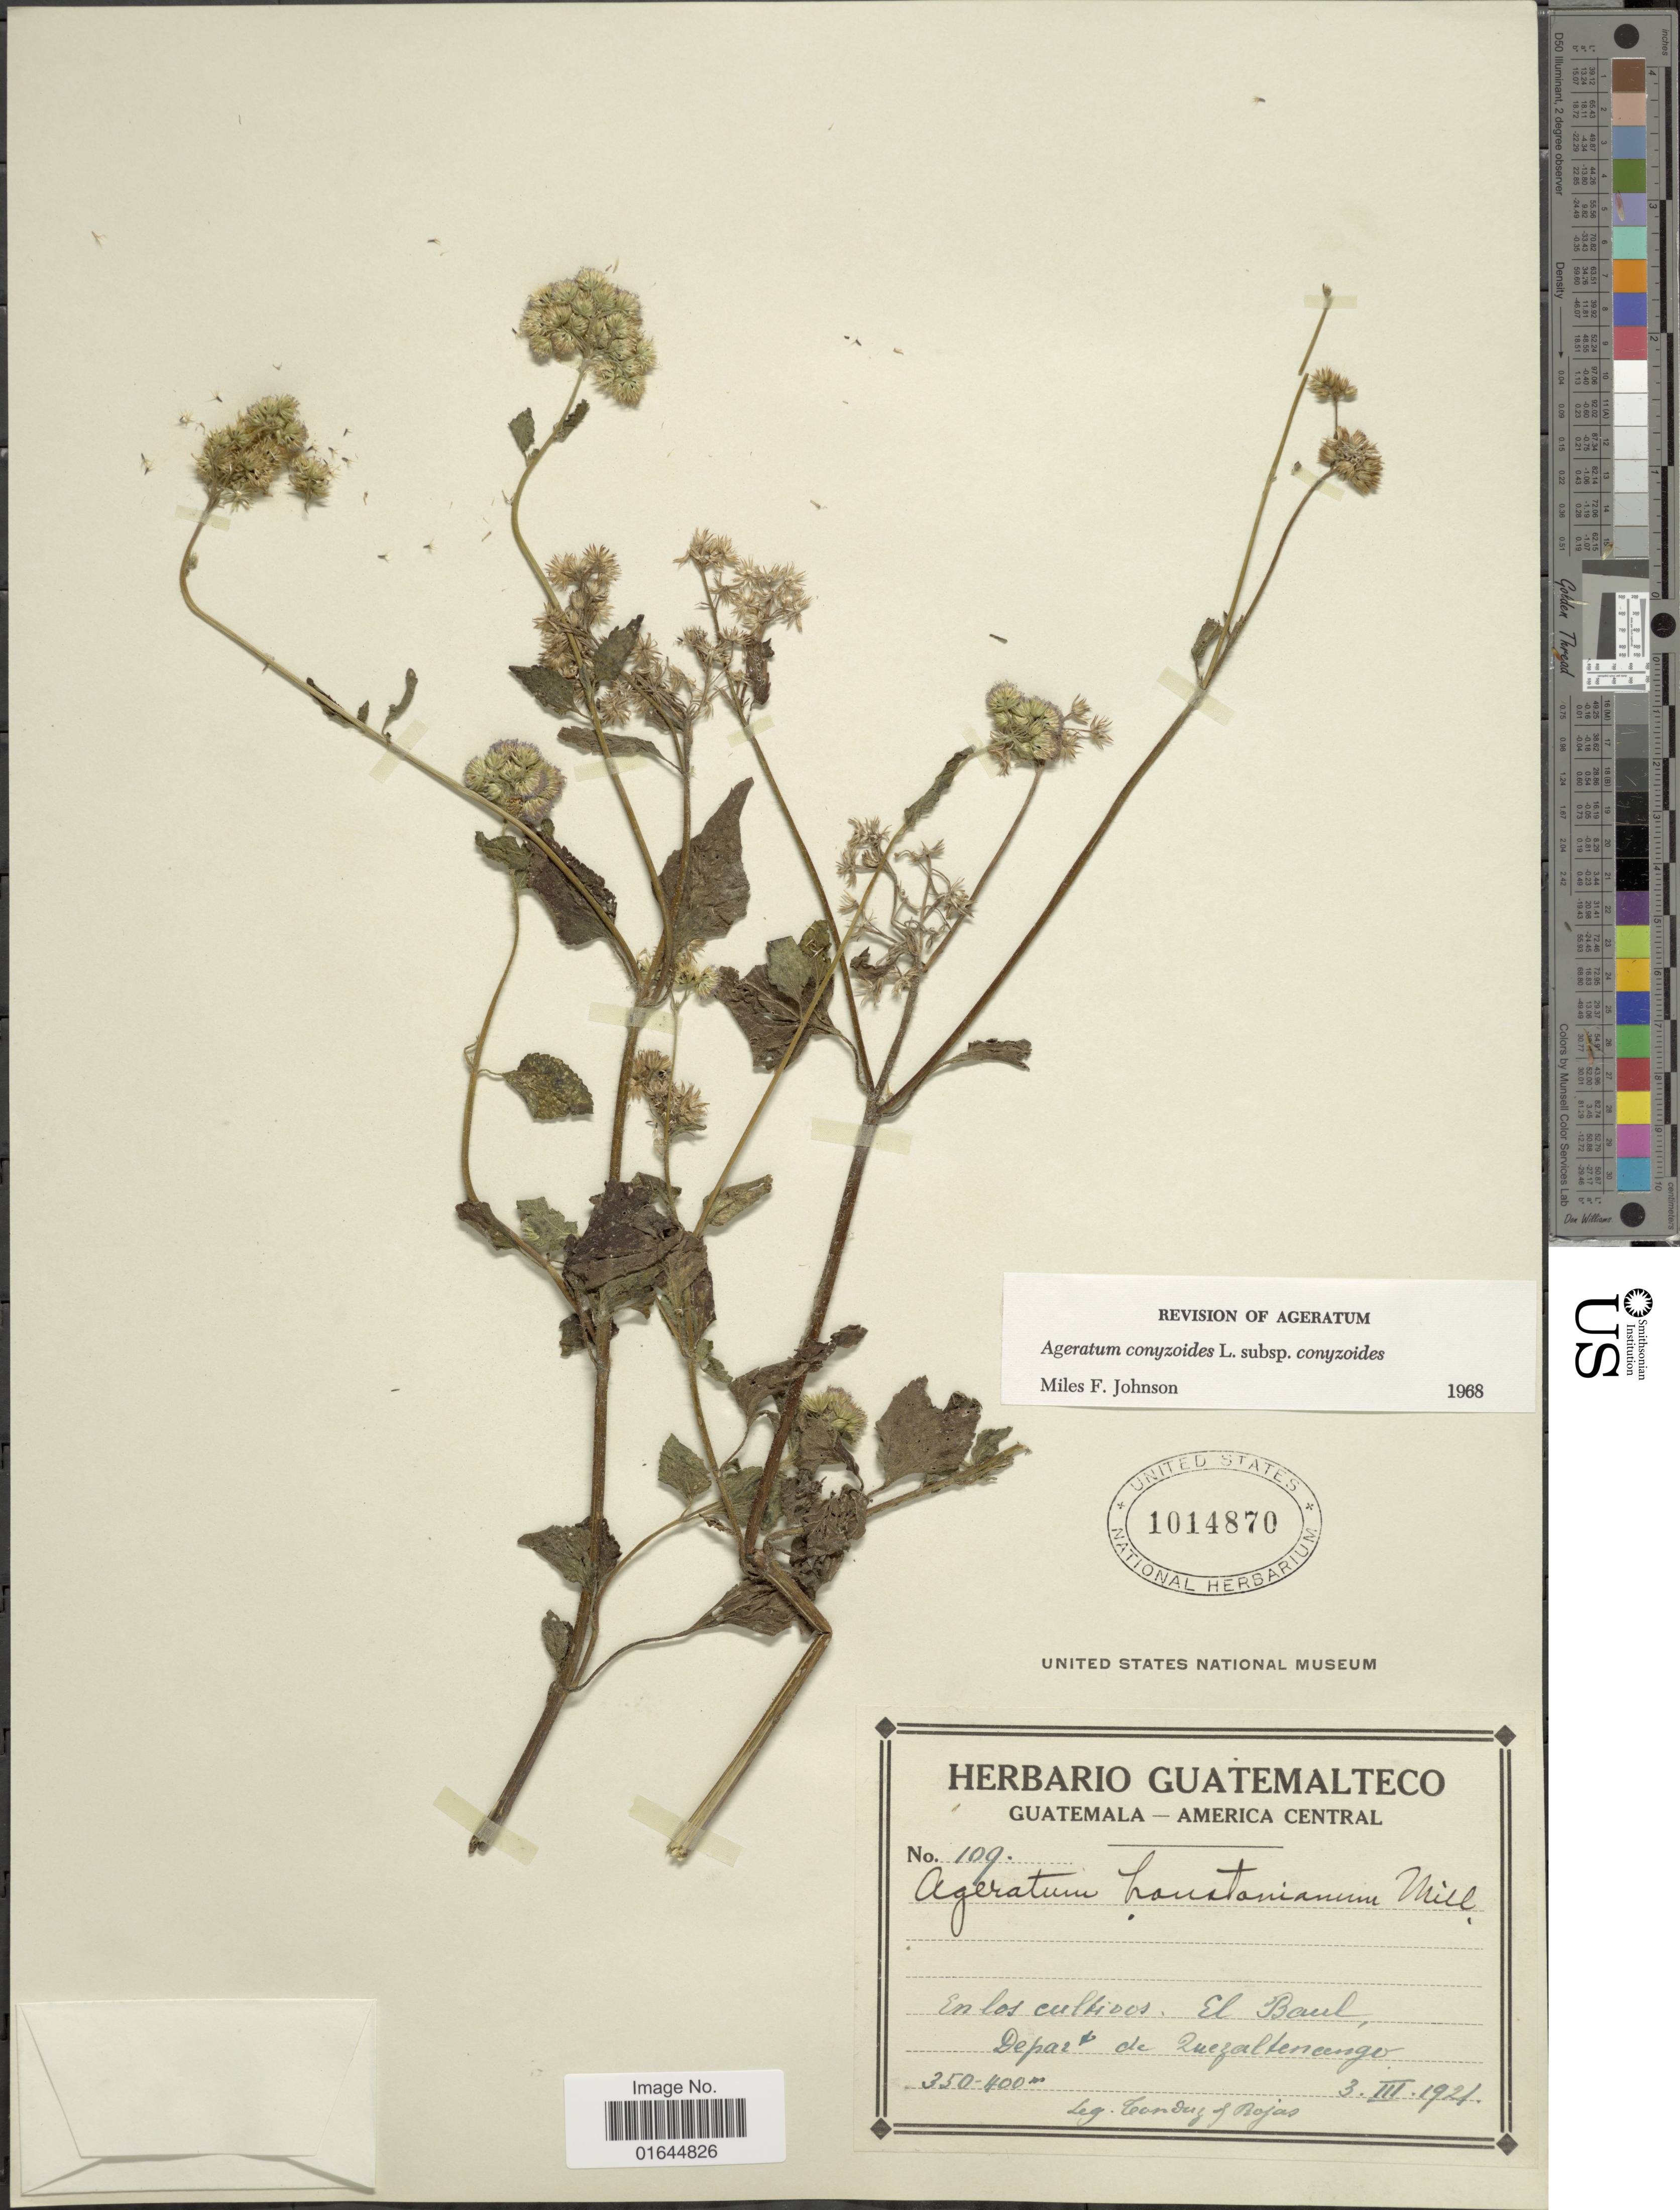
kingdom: Plantae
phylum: Tracheophyta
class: Magnoliopsida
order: Asterales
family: Asteraceae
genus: Ageratum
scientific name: Ageratum houstonianum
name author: Mill.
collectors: A. Tonduz & Bojas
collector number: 109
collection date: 1921-03-03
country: Guatemala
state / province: Quetzaltenango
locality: Guatemala, America Central, El Baul, Depart de Quezaltenango.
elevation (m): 350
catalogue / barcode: US 1014870